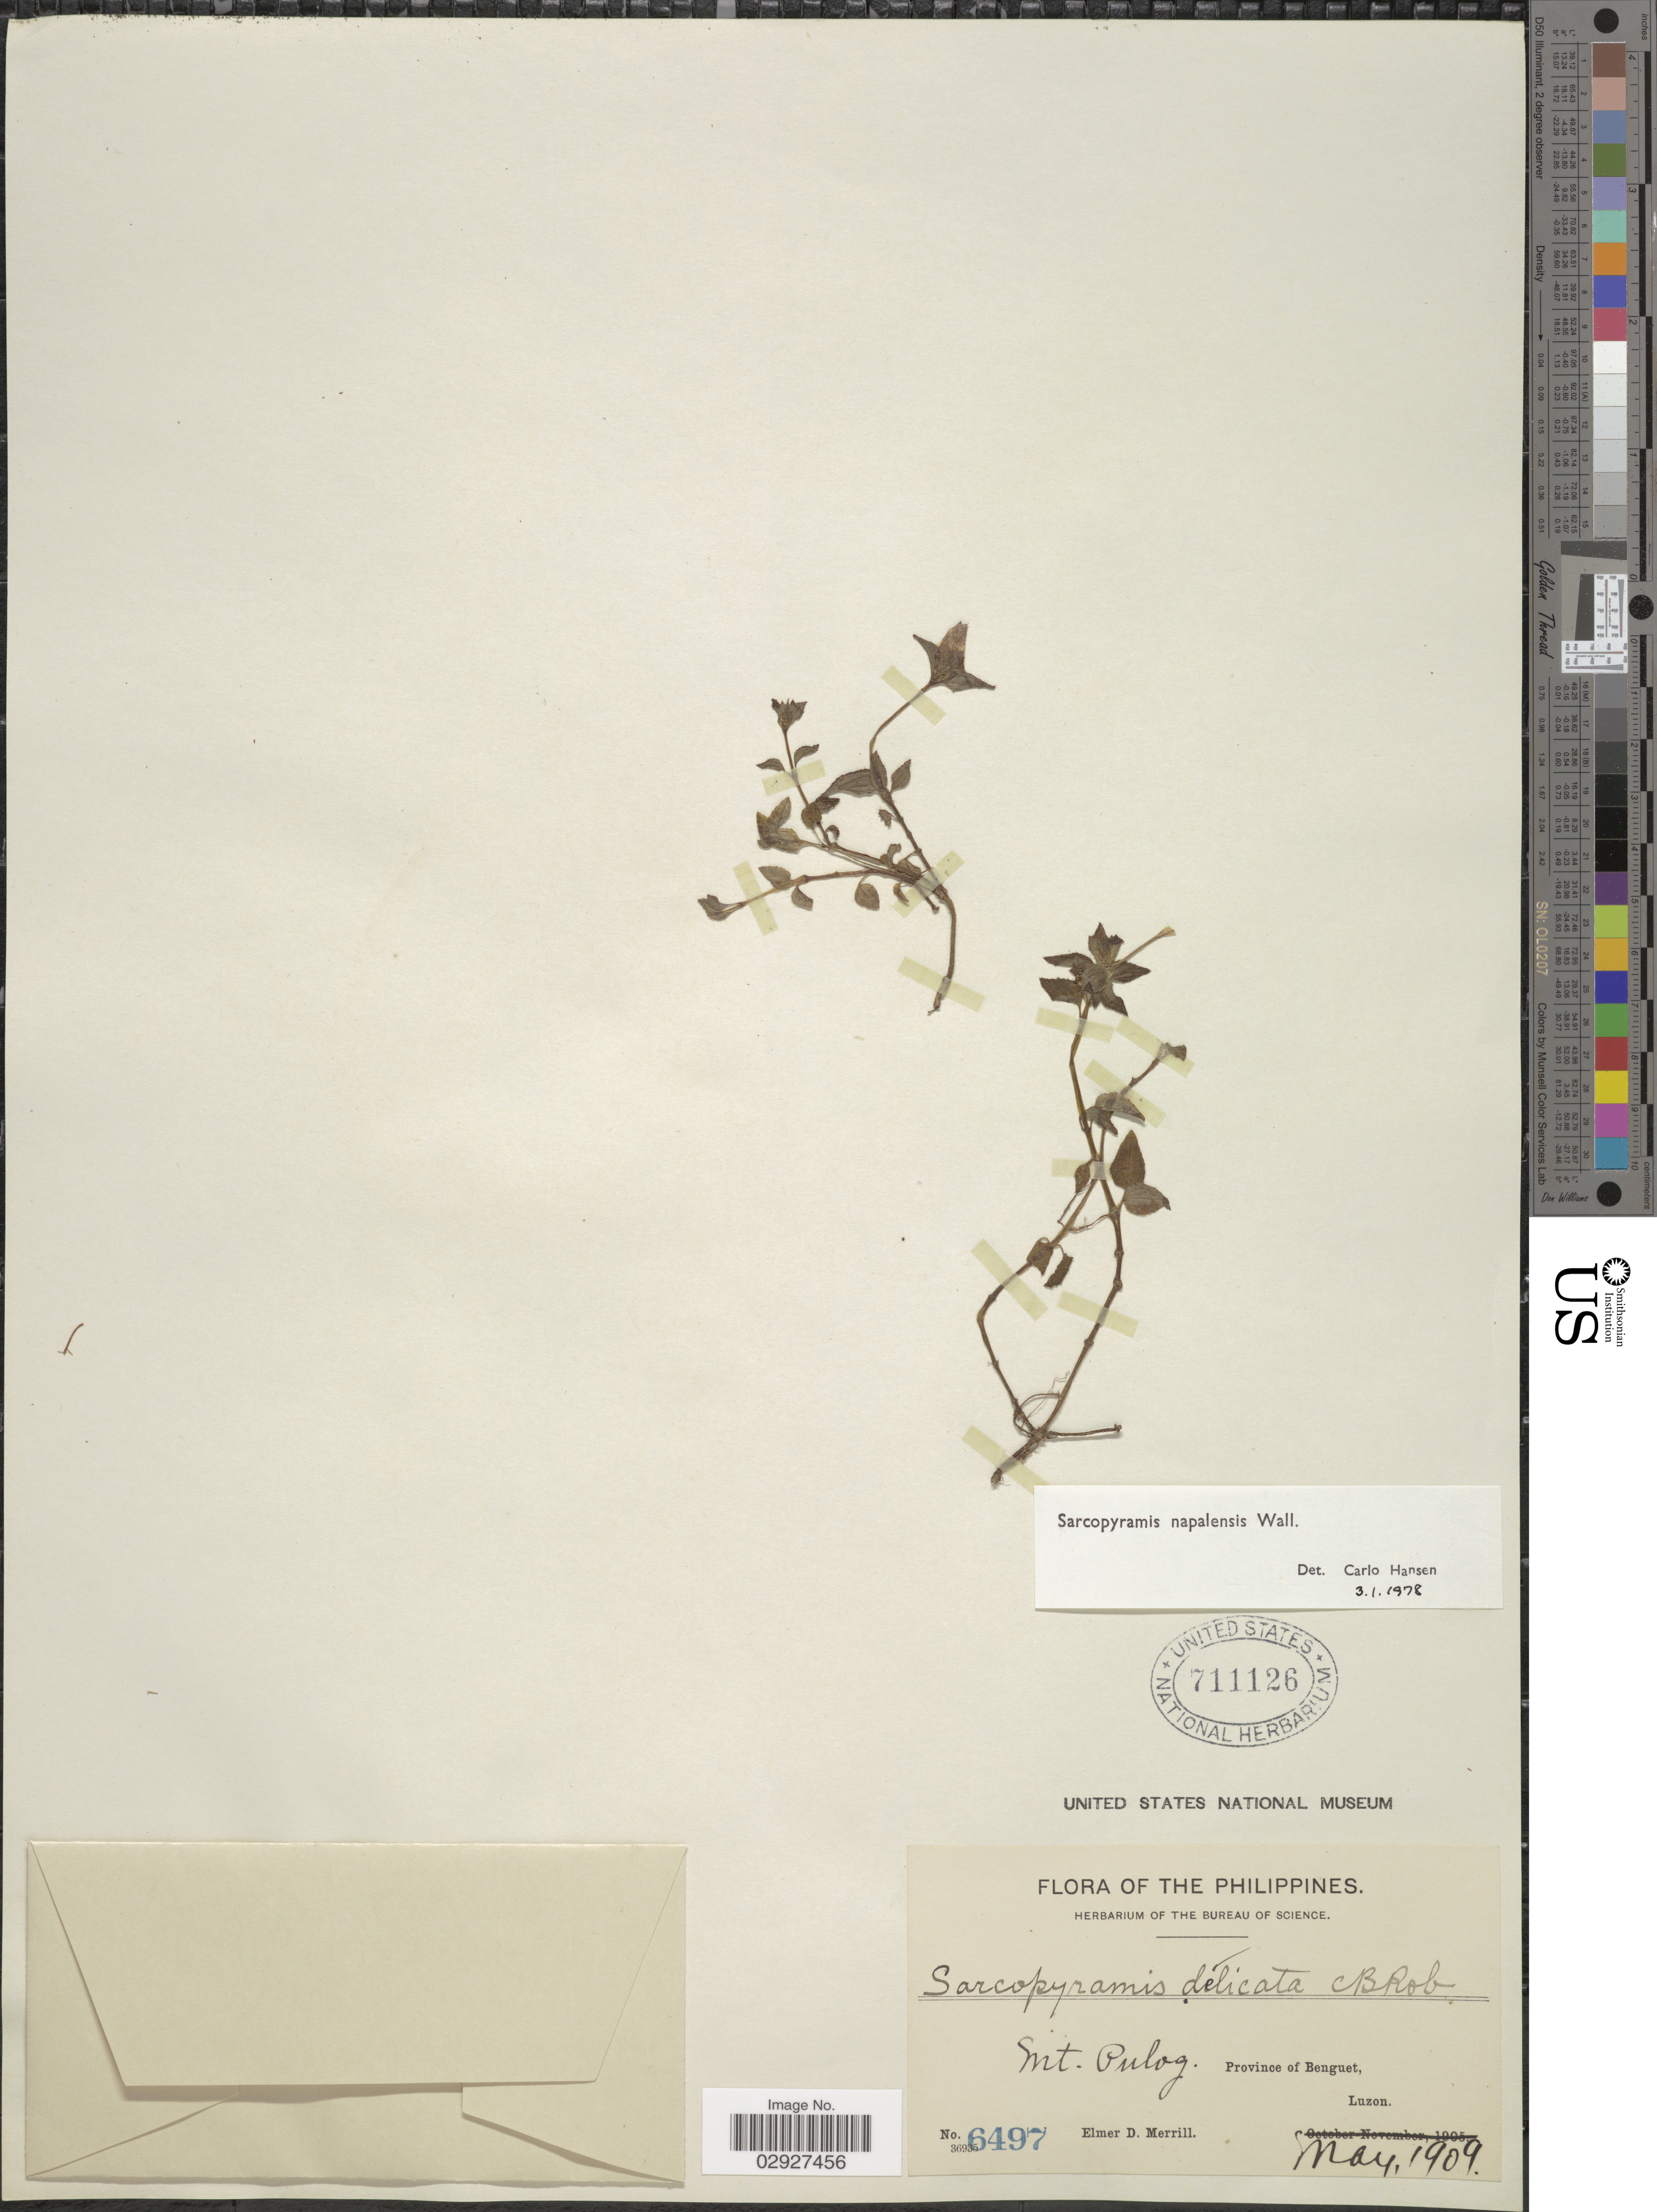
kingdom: Plantae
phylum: Tracheophyta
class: Magnoliopsida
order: Myrtales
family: Melastomataceae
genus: Sarcopyramis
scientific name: Sarcopyramis napalensis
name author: Wall.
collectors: E. D. Merrill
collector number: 6497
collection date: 1909-05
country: Philippines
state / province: Cordillera (Administrative Region)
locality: Mt. Pulog, Province of Benguet, Luzon.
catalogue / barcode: US 711126